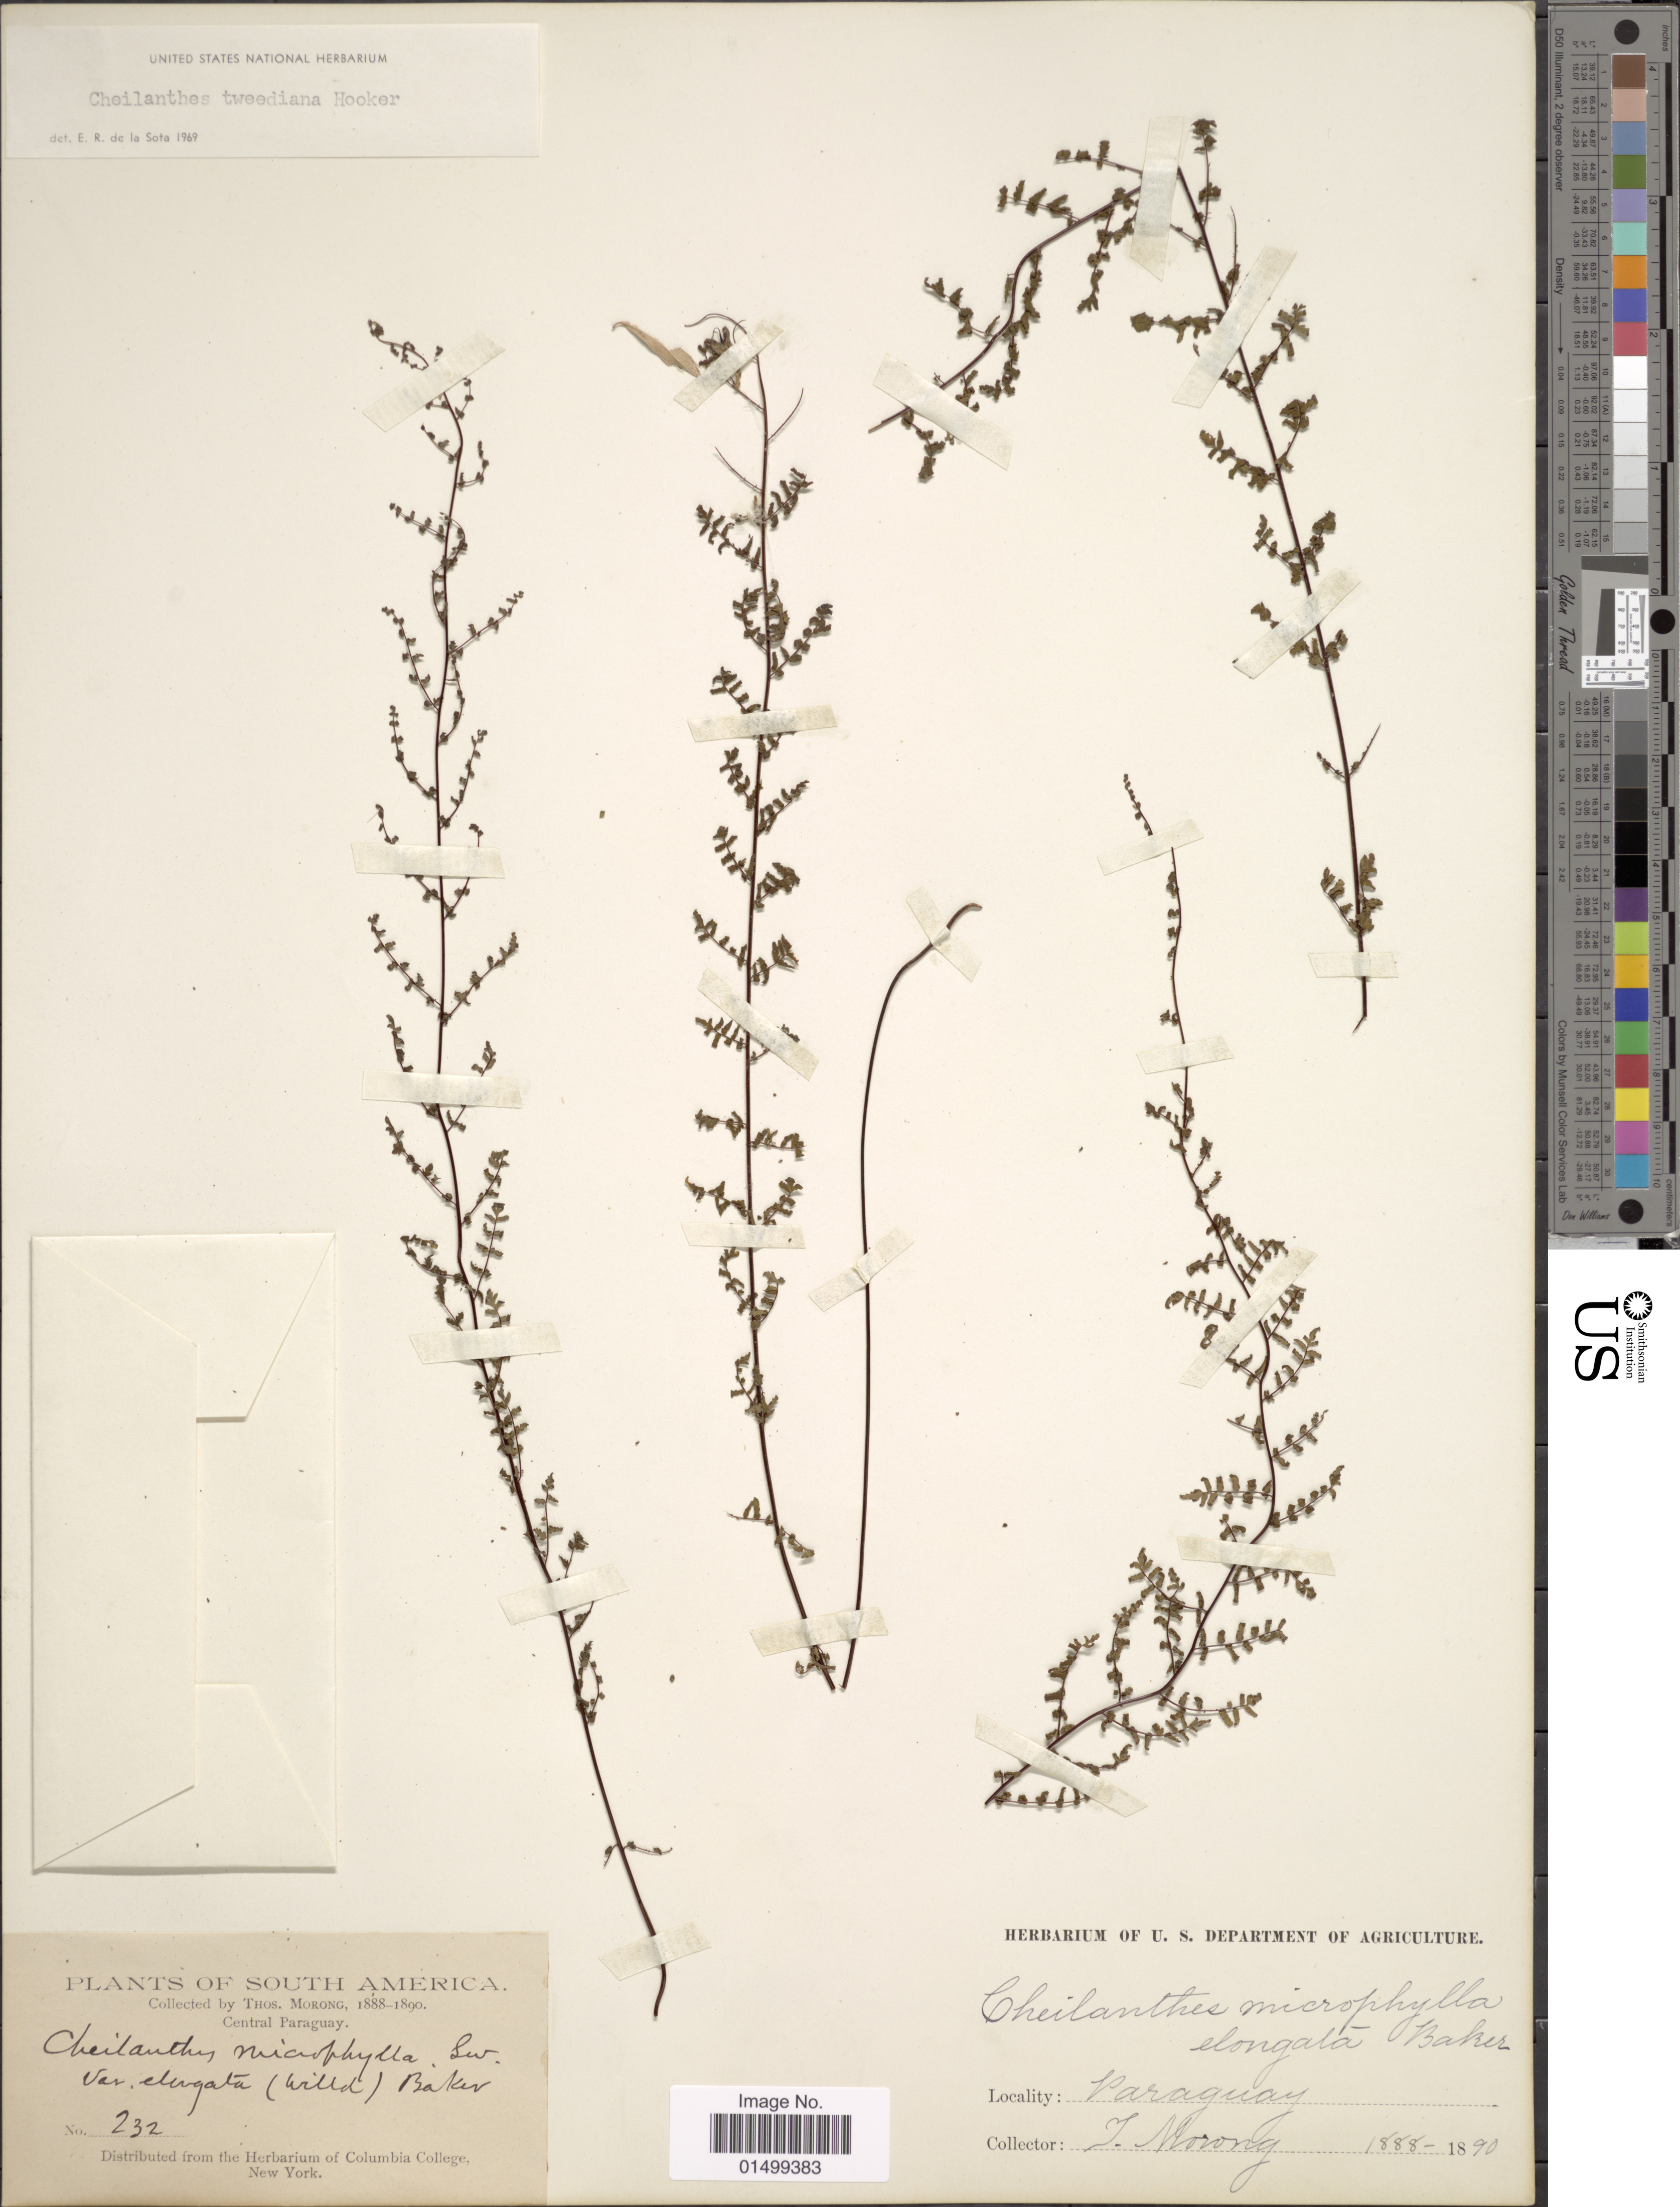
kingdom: Plantae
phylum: Tracheophyta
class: Polypodiopsida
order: Polypodiales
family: Pteridaceae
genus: Cheilanthes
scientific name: Cheilanthes tweediana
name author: Hook.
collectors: ex herb. T. Morong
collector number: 232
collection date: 1888/1890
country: Paraguay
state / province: Central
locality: Central Paraguay.